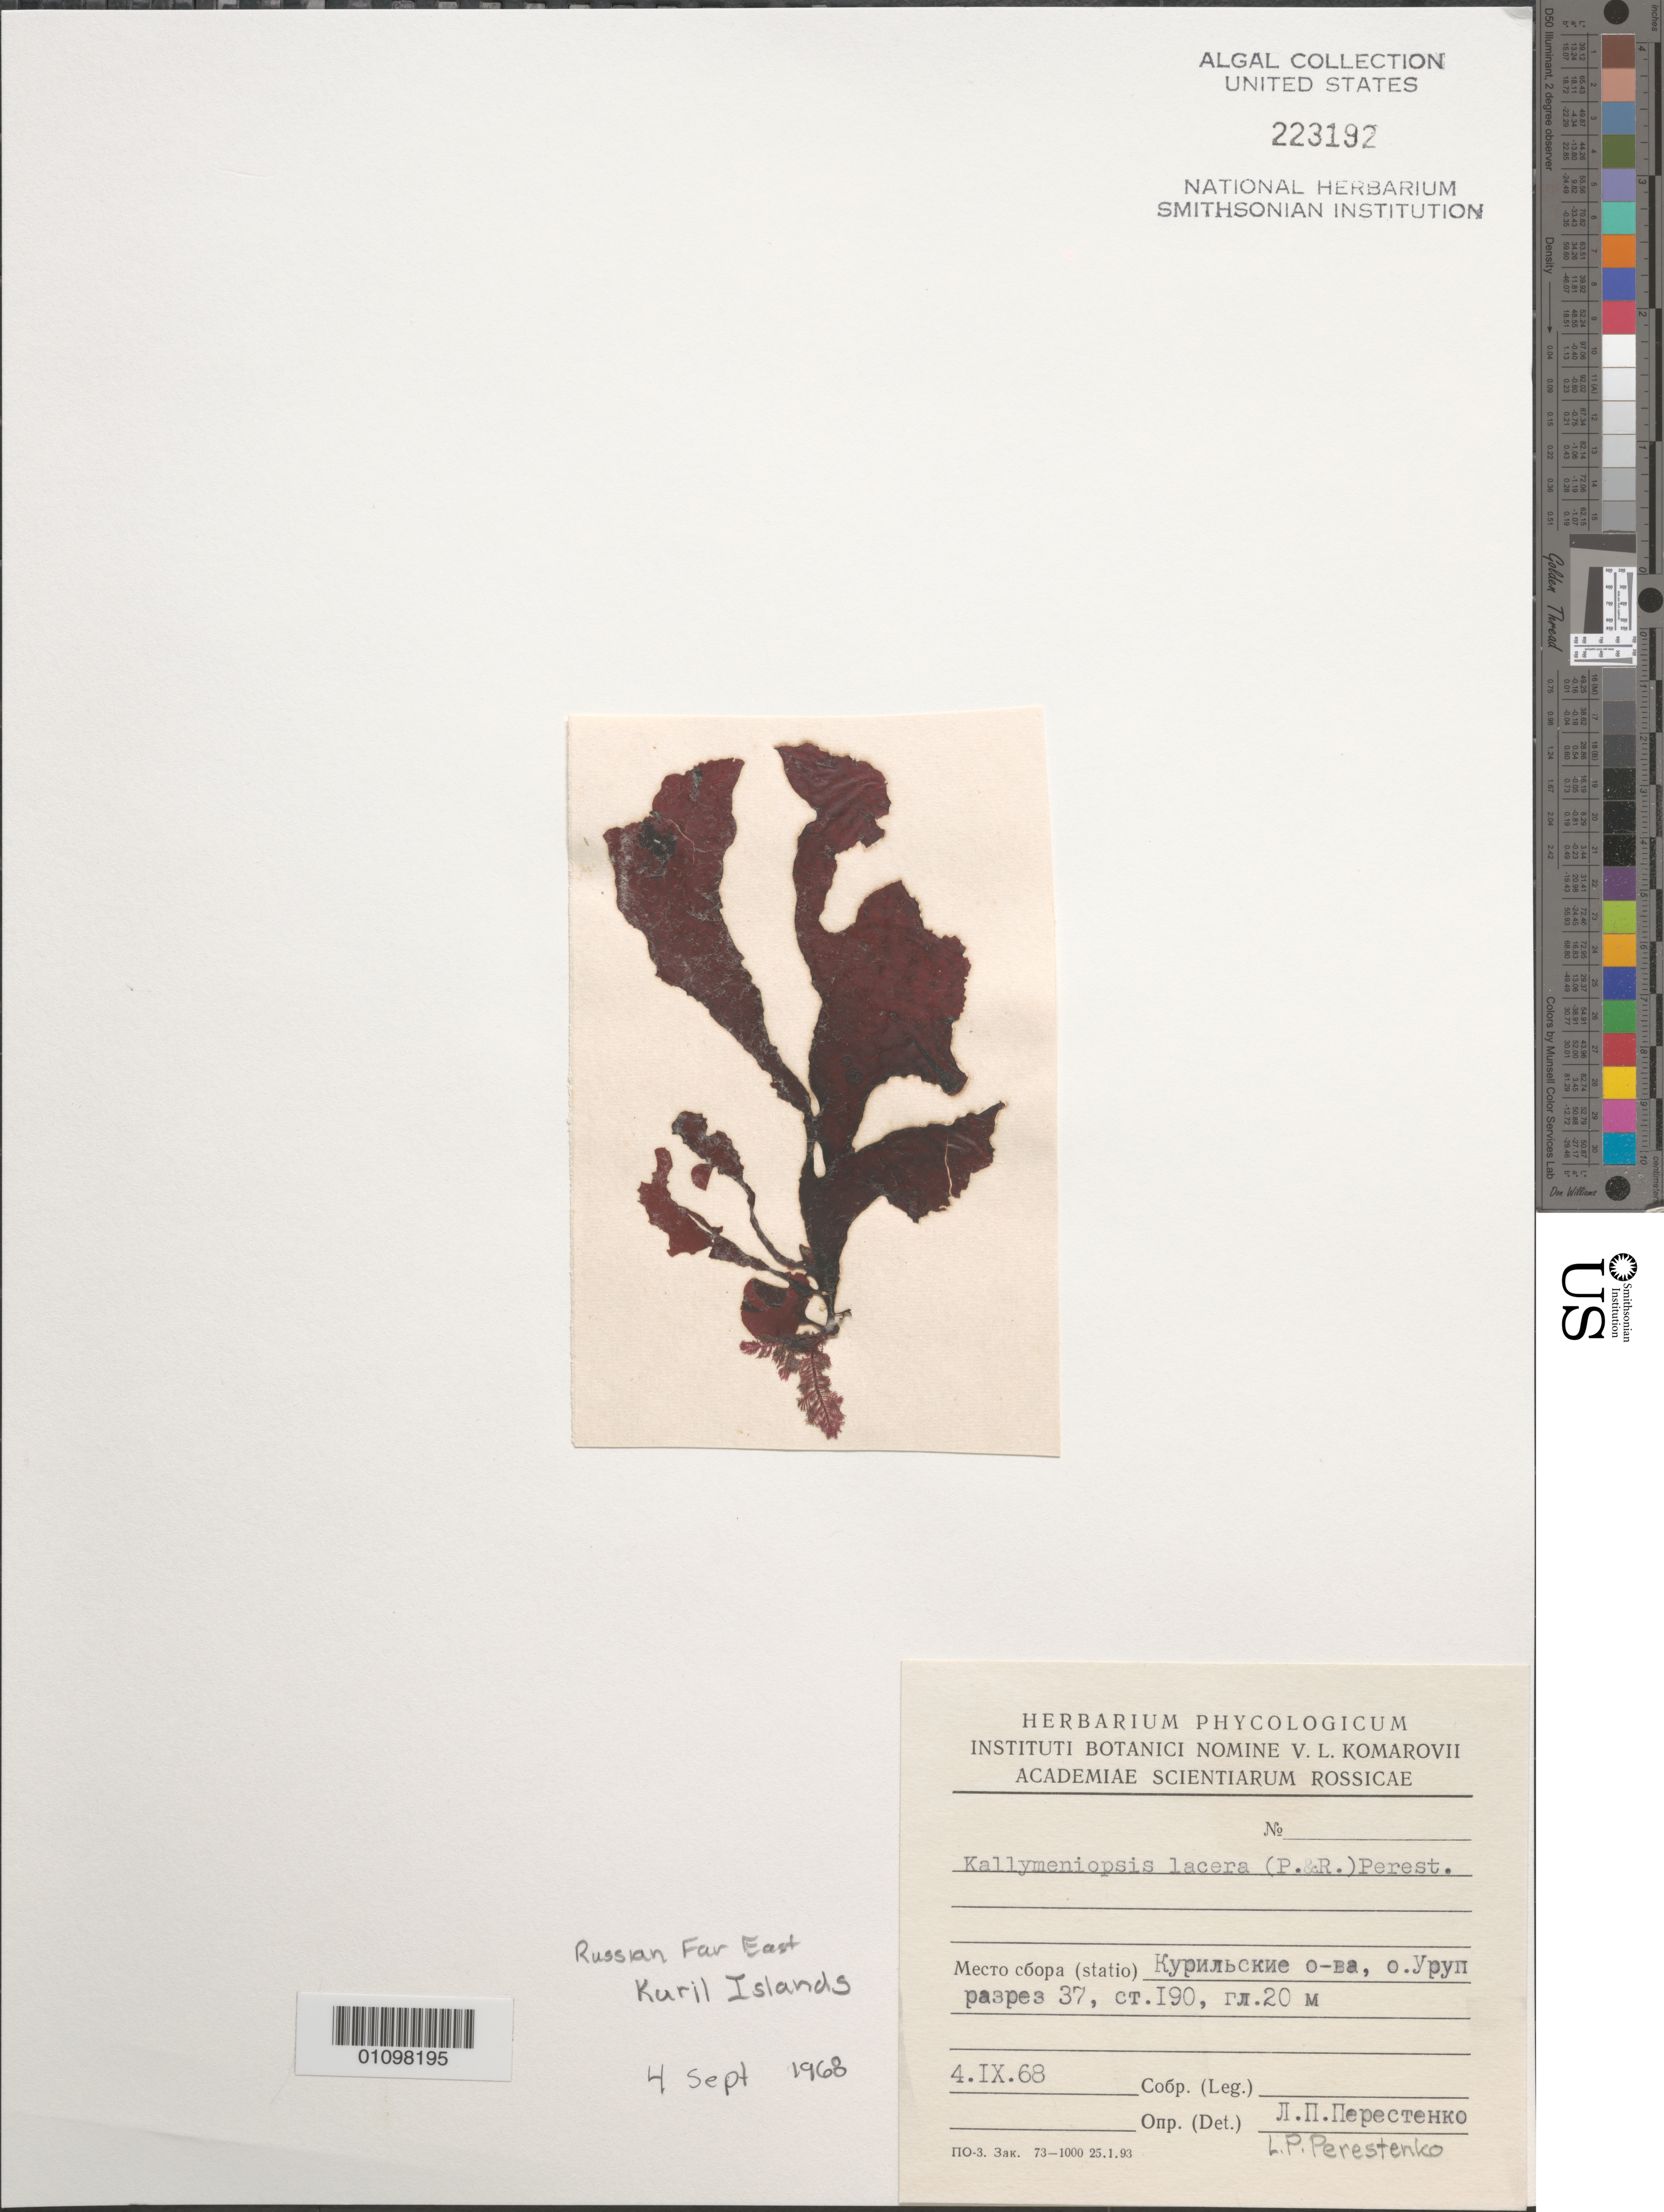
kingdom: Plantae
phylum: Rhodophyta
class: Florideophyceae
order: Gigartinales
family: Kallymeniaceae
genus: Erythrophyllum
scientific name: Erythrophyllum lacerum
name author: (Postels & Rupr.) Selivanova et al.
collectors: Ex herb. Phycologicum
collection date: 1968-09-04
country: Russian Federation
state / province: Sakhalin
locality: Russian Far East. Kuril Islands, Urup Is.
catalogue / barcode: US 223192